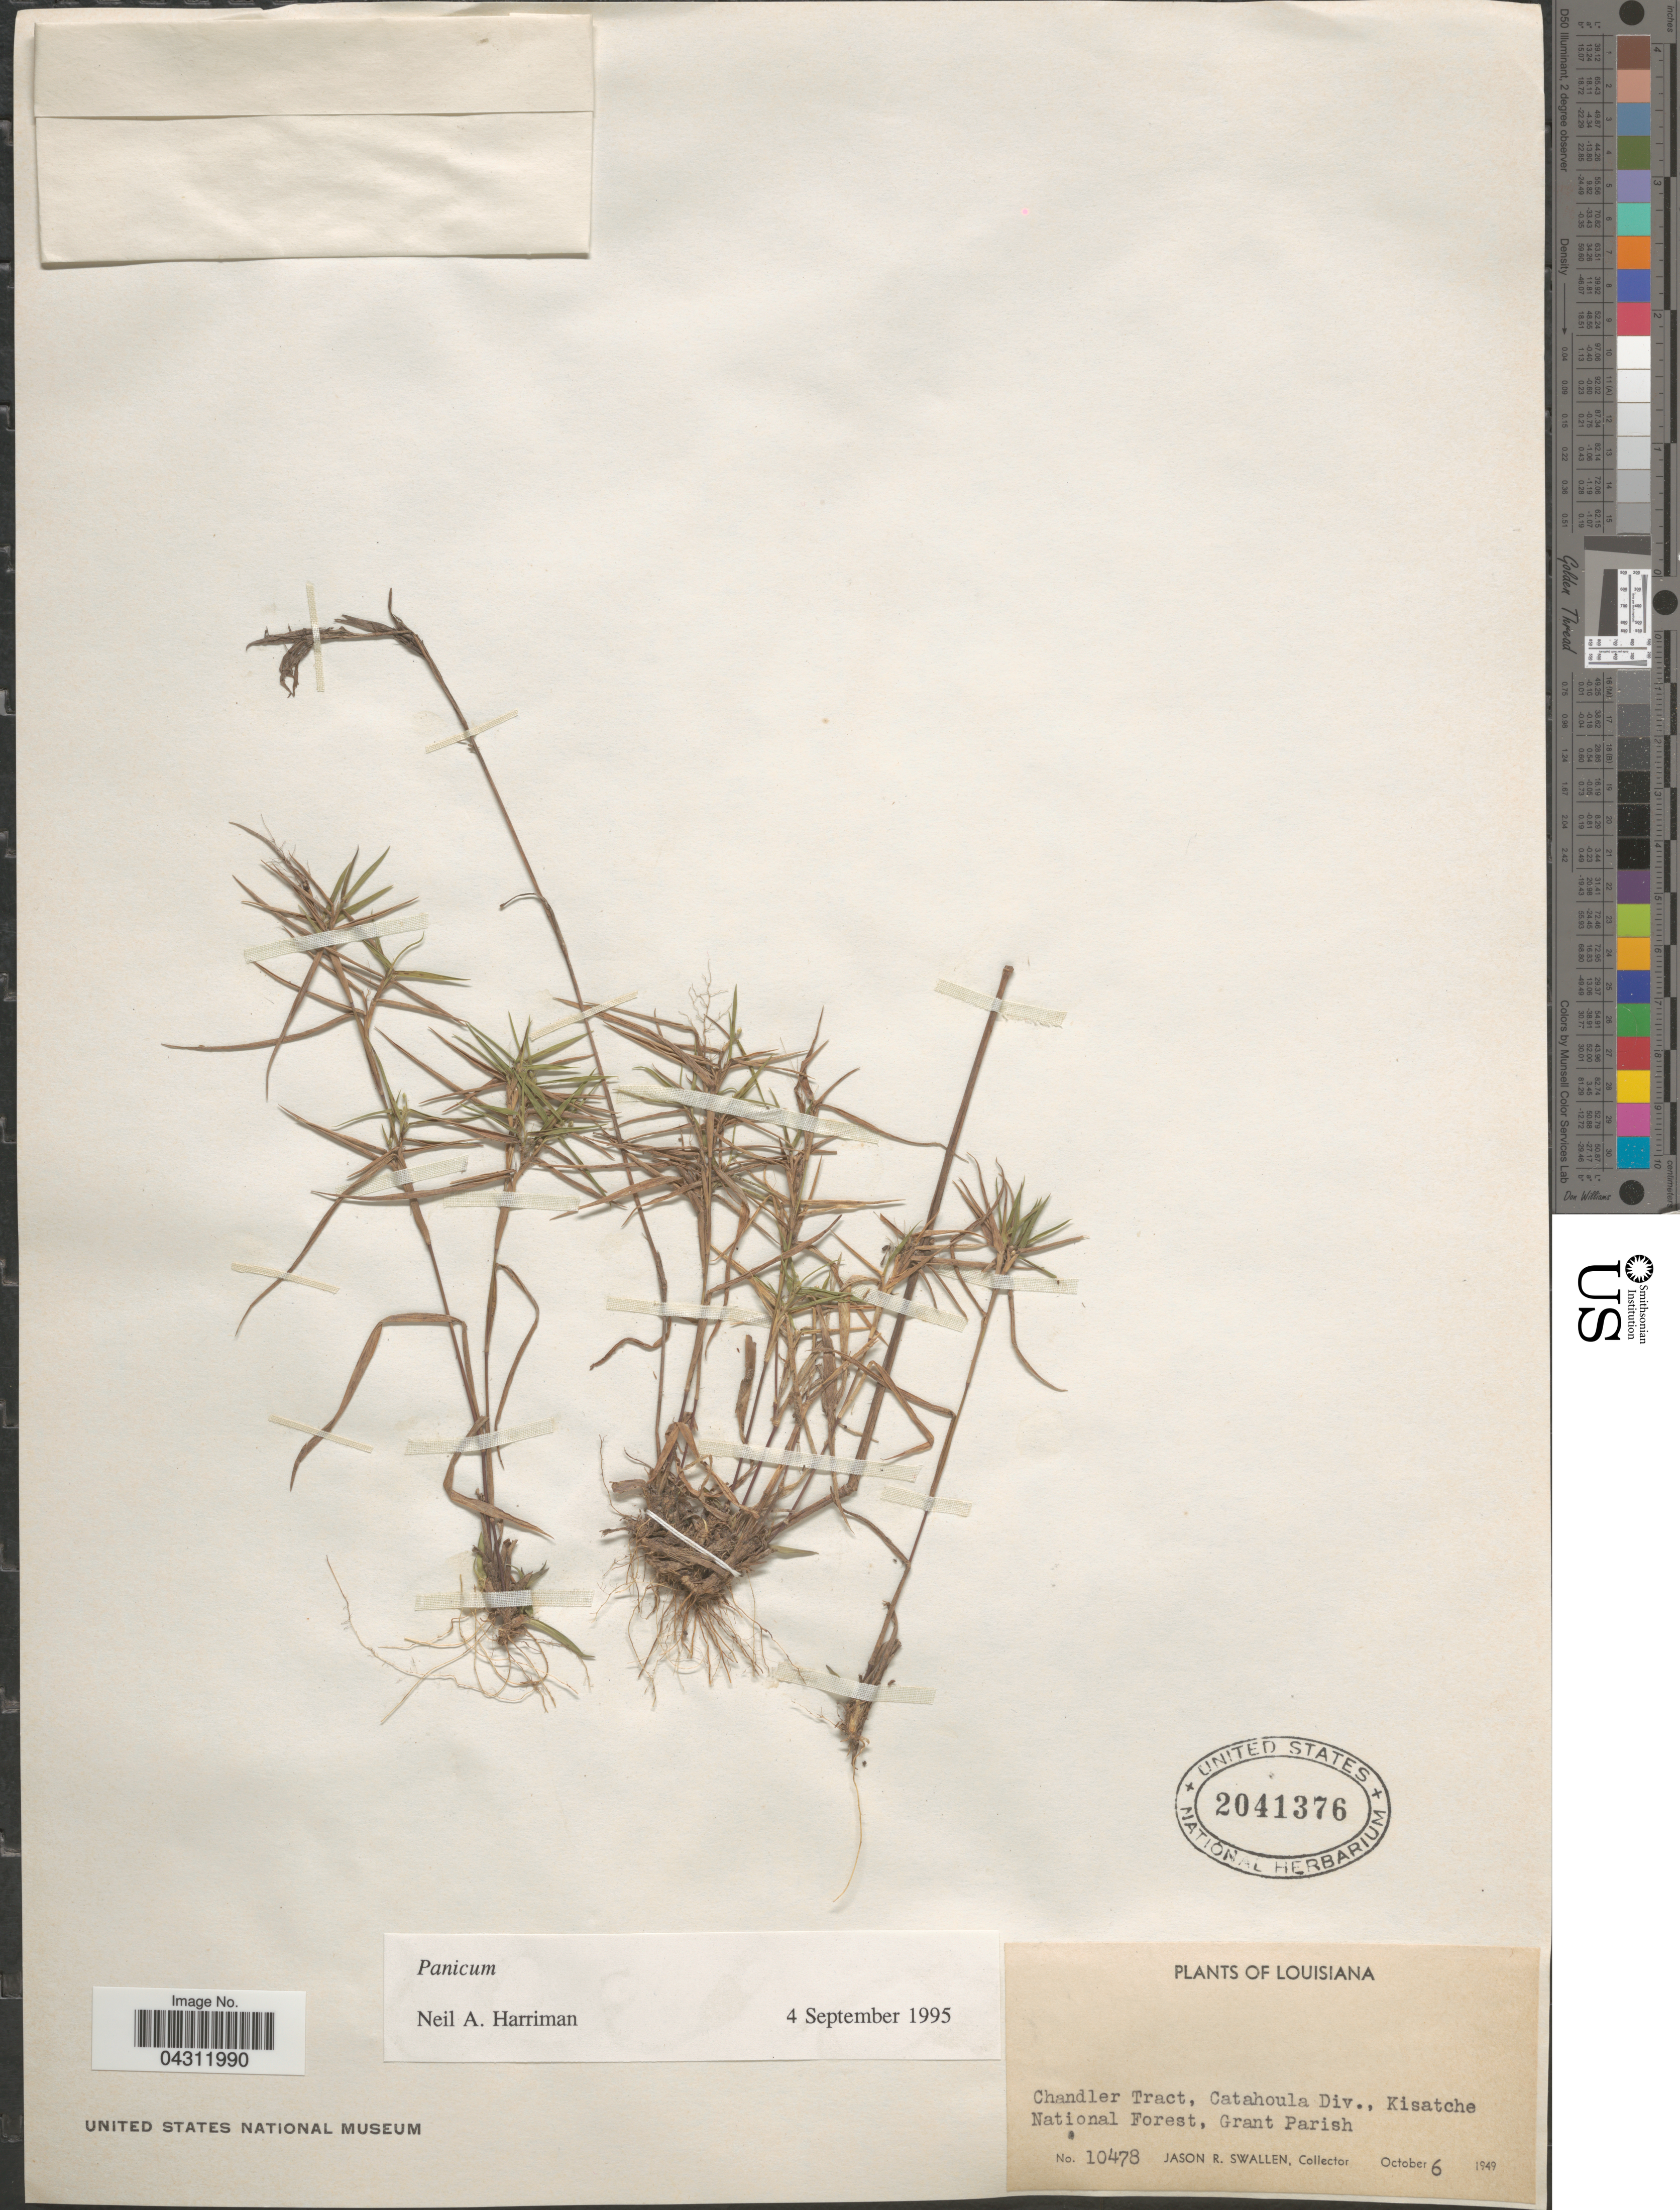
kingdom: Plantae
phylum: Tracheophyta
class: Liliopsida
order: Poales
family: Poaceae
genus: Panicum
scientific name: Panicum sp.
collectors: J. R. Swallen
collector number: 10478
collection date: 1949-10-06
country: United States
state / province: Louisiana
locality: Chandler Tract, Catahoula Div., Kisatche National Forest, Grant Parish.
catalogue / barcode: US 2041376